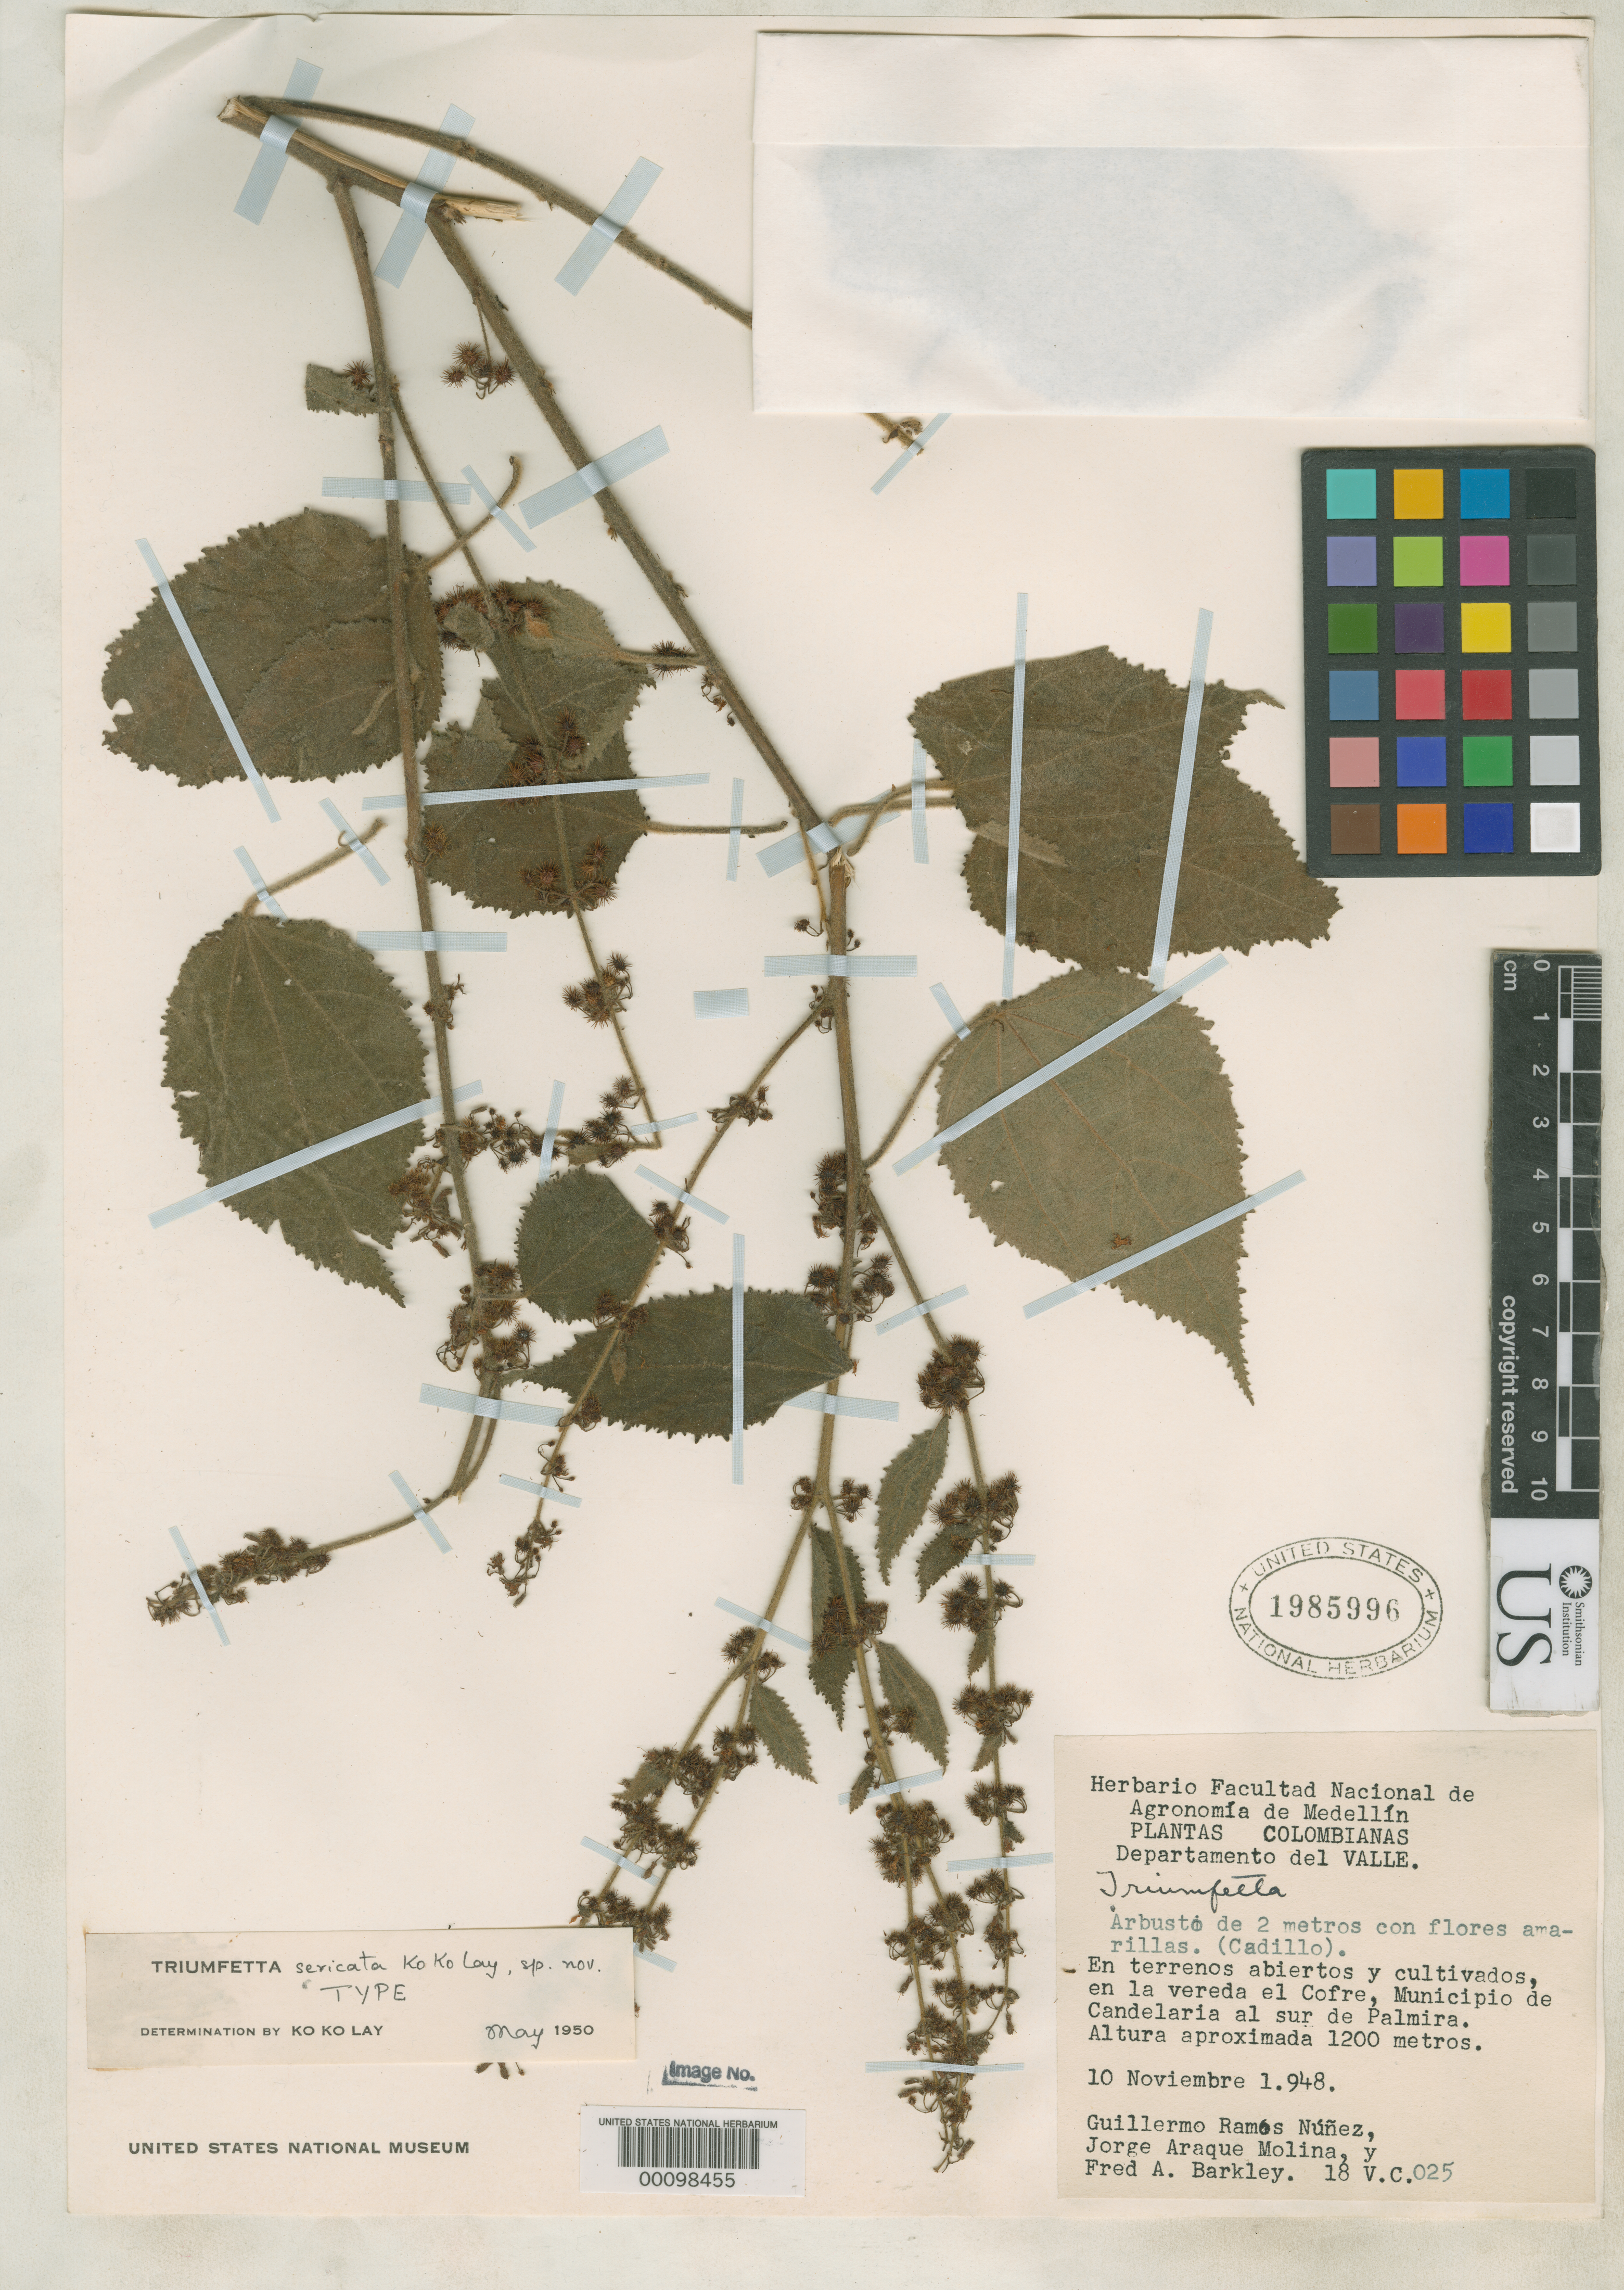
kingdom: Plantae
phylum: Tracheophyta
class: Magnoliopsida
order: Malvales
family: Malvaceae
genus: Triumfetta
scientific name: Triumfetta sericata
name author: Lay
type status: Isotype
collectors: G. Nuñez, J. Araque Molina & F. A. Barkley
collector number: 18 Vc 025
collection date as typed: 10 Nov 1948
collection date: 1948-11-10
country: Colombia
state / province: Valle del Cauca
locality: Mun. de Candelaria al Sur de Palmira.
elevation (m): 1200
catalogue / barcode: US 1985996